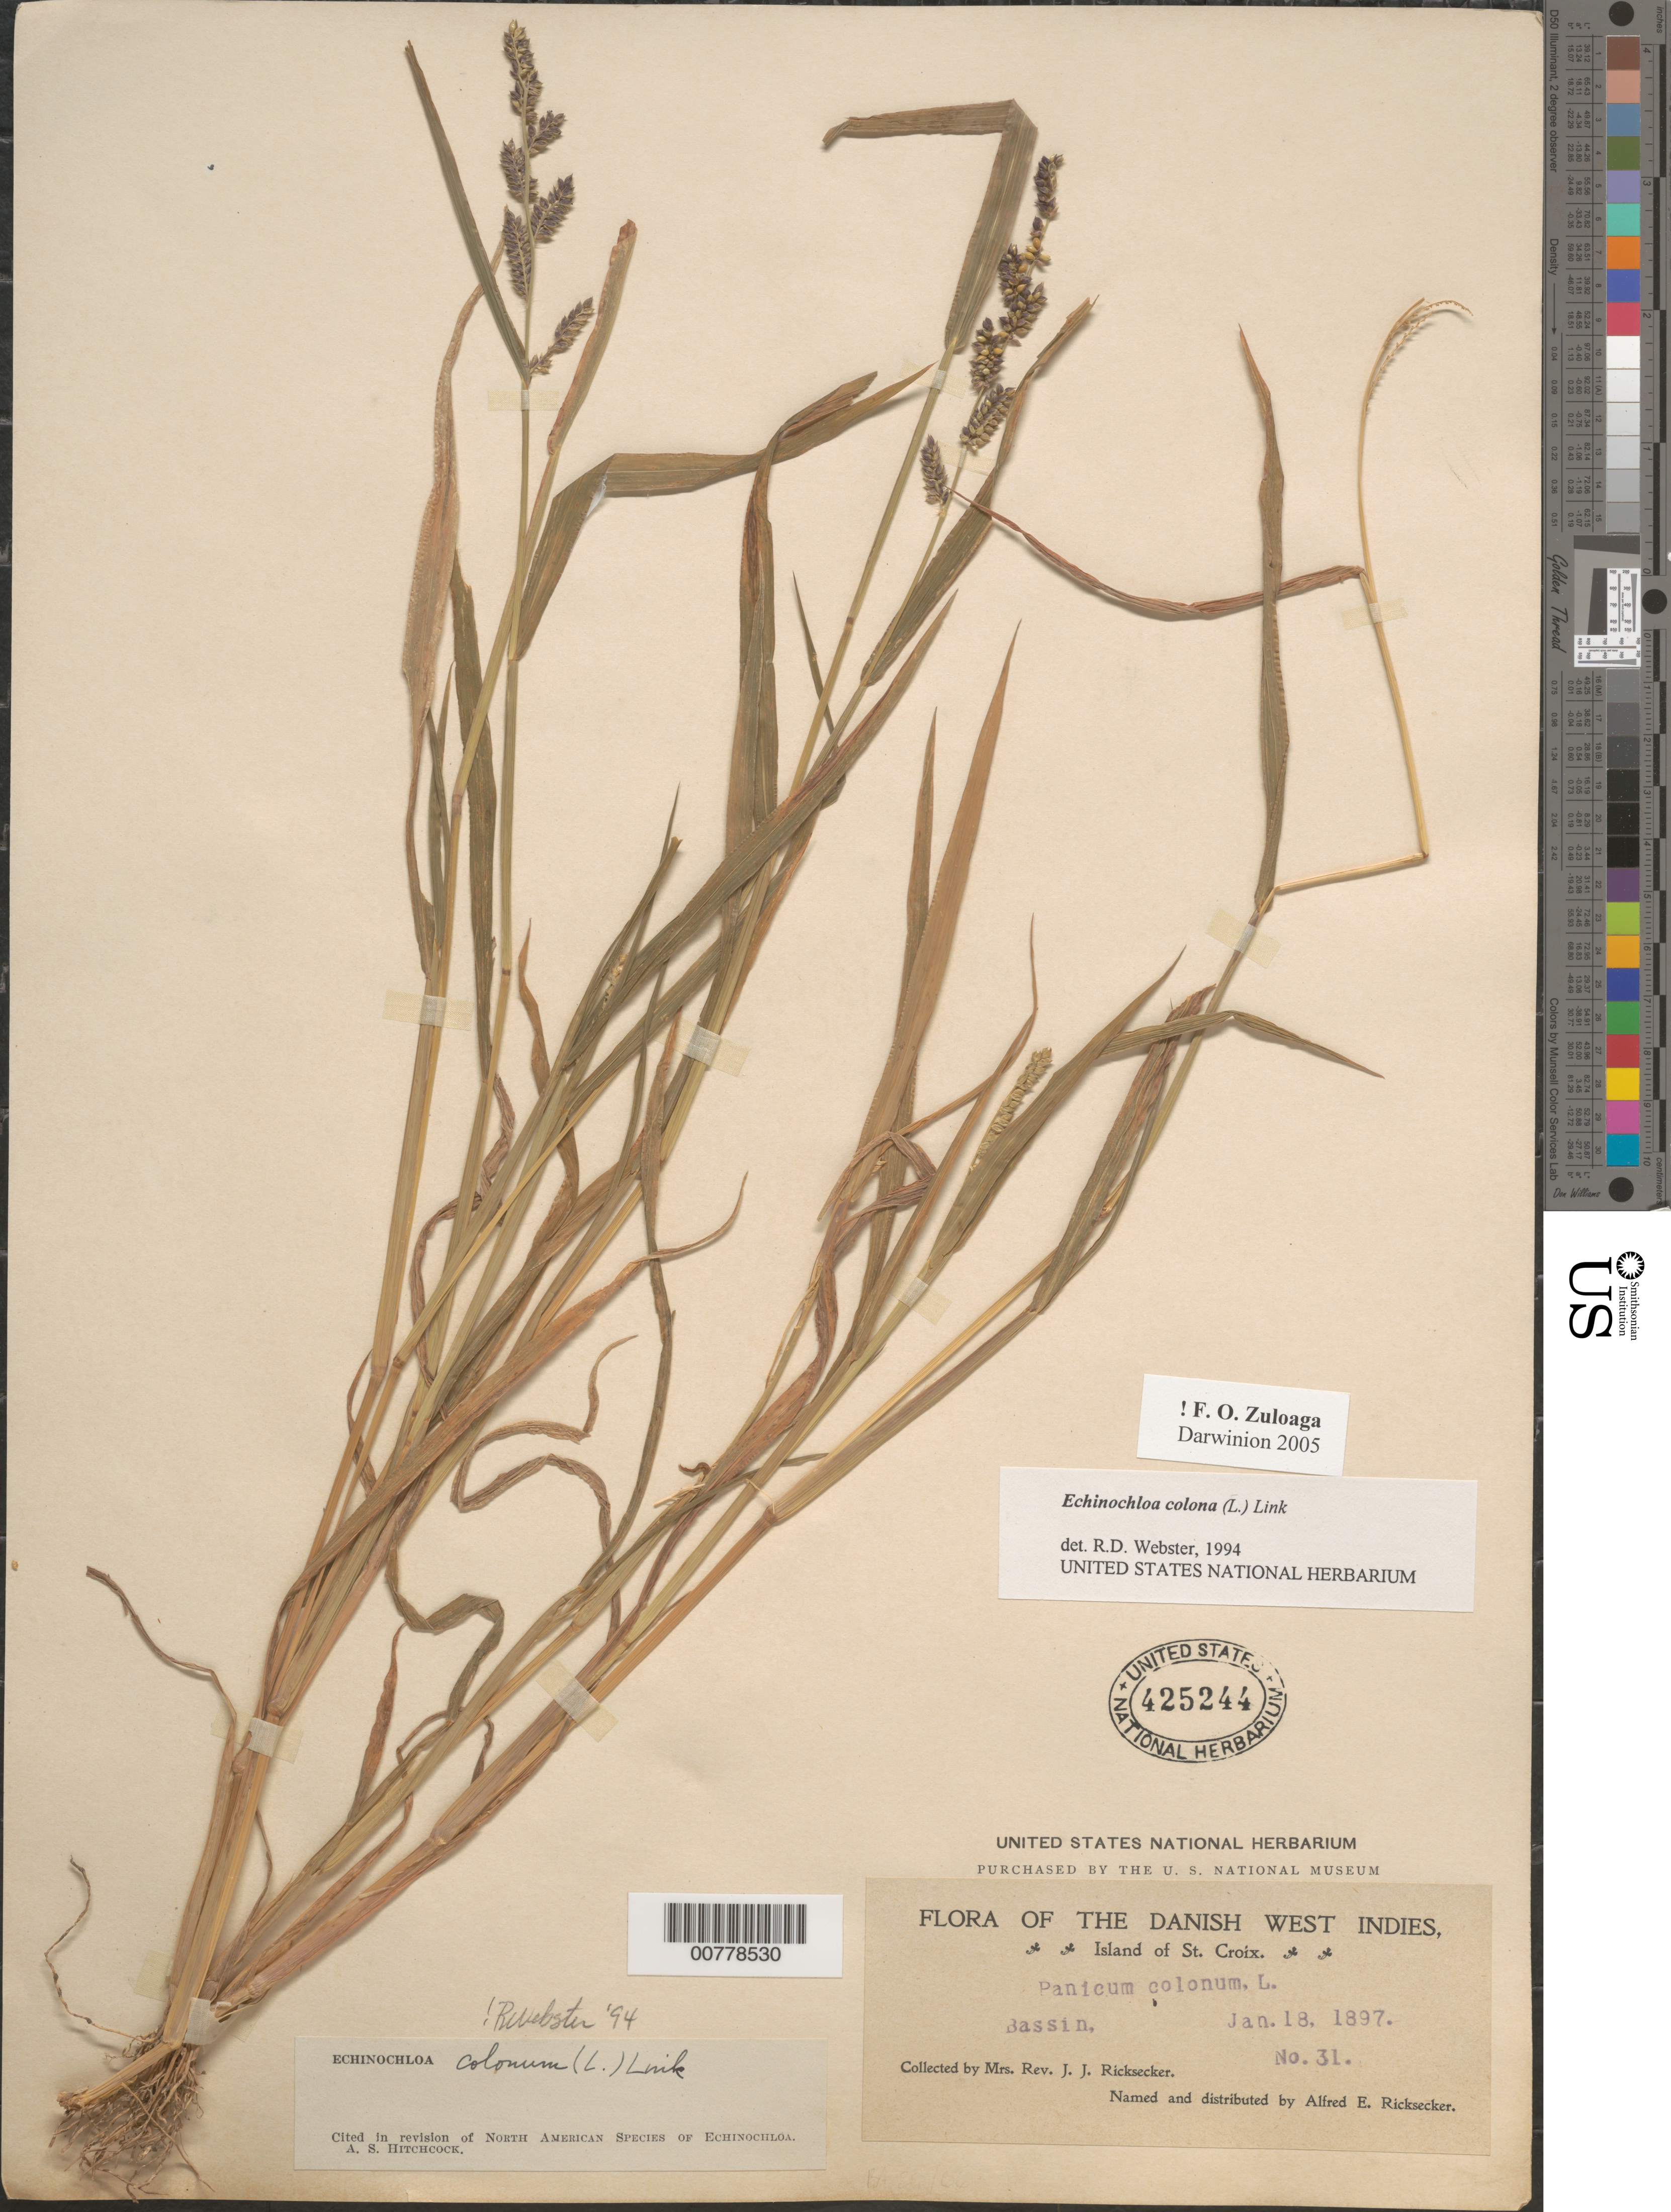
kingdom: Plantae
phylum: Tracheophyta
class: Liliopsida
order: Poales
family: Poaceae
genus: Echinochloa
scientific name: Echinochloa colona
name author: (L.) Link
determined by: Webster, Robert D.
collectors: L. A. Ricksecker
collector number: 31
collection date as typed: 18 Jan 1897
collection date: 1897-01-18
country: U.S. Virgin Islands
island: St. Croix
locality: St. Croix; Bassin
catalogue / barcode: US 425244